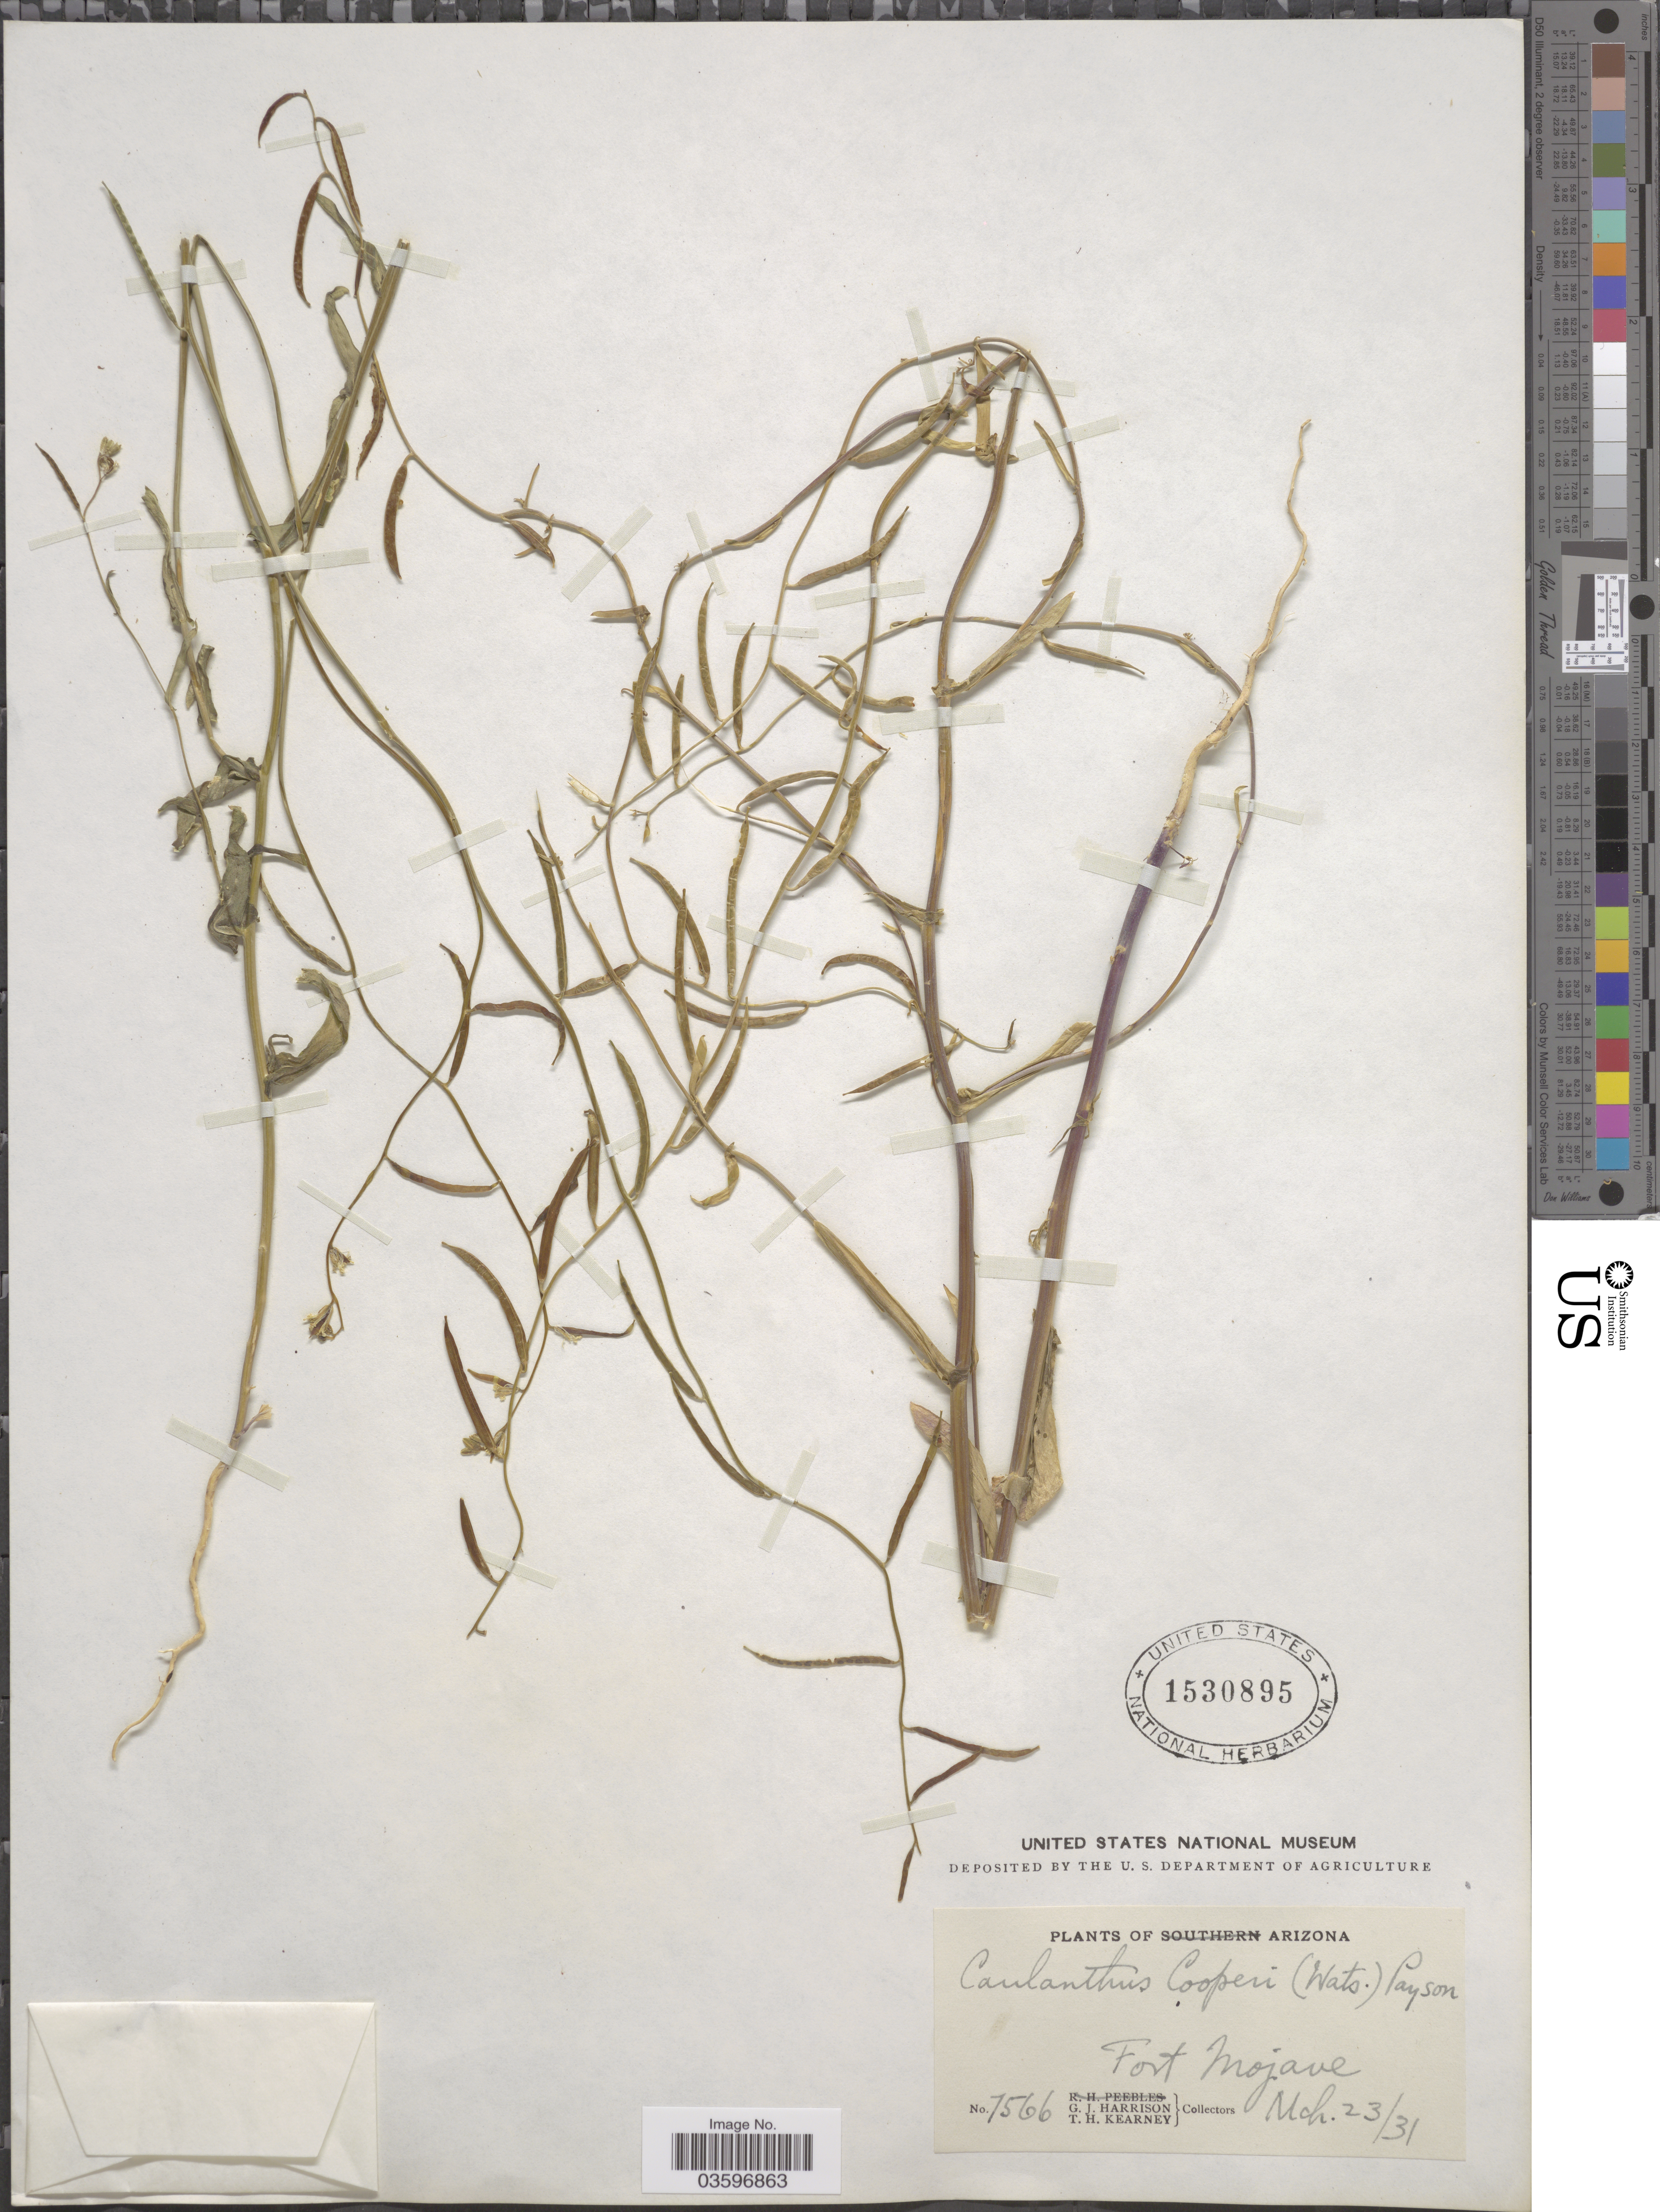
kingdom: Plantae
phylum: Tracheophyta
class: Magnoliopsida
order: Brassicales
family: Brassicaceae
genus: Caulanthus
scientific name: Caulanthus cooperi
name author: (S. Watson) Payson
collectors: G. J. Harrison & T. H. Kearney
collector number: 7566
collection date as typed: Transcribed d/m/y: 23/3/31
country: United States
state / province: Arizona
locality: Fort Mojave.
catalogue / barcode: US 1530895